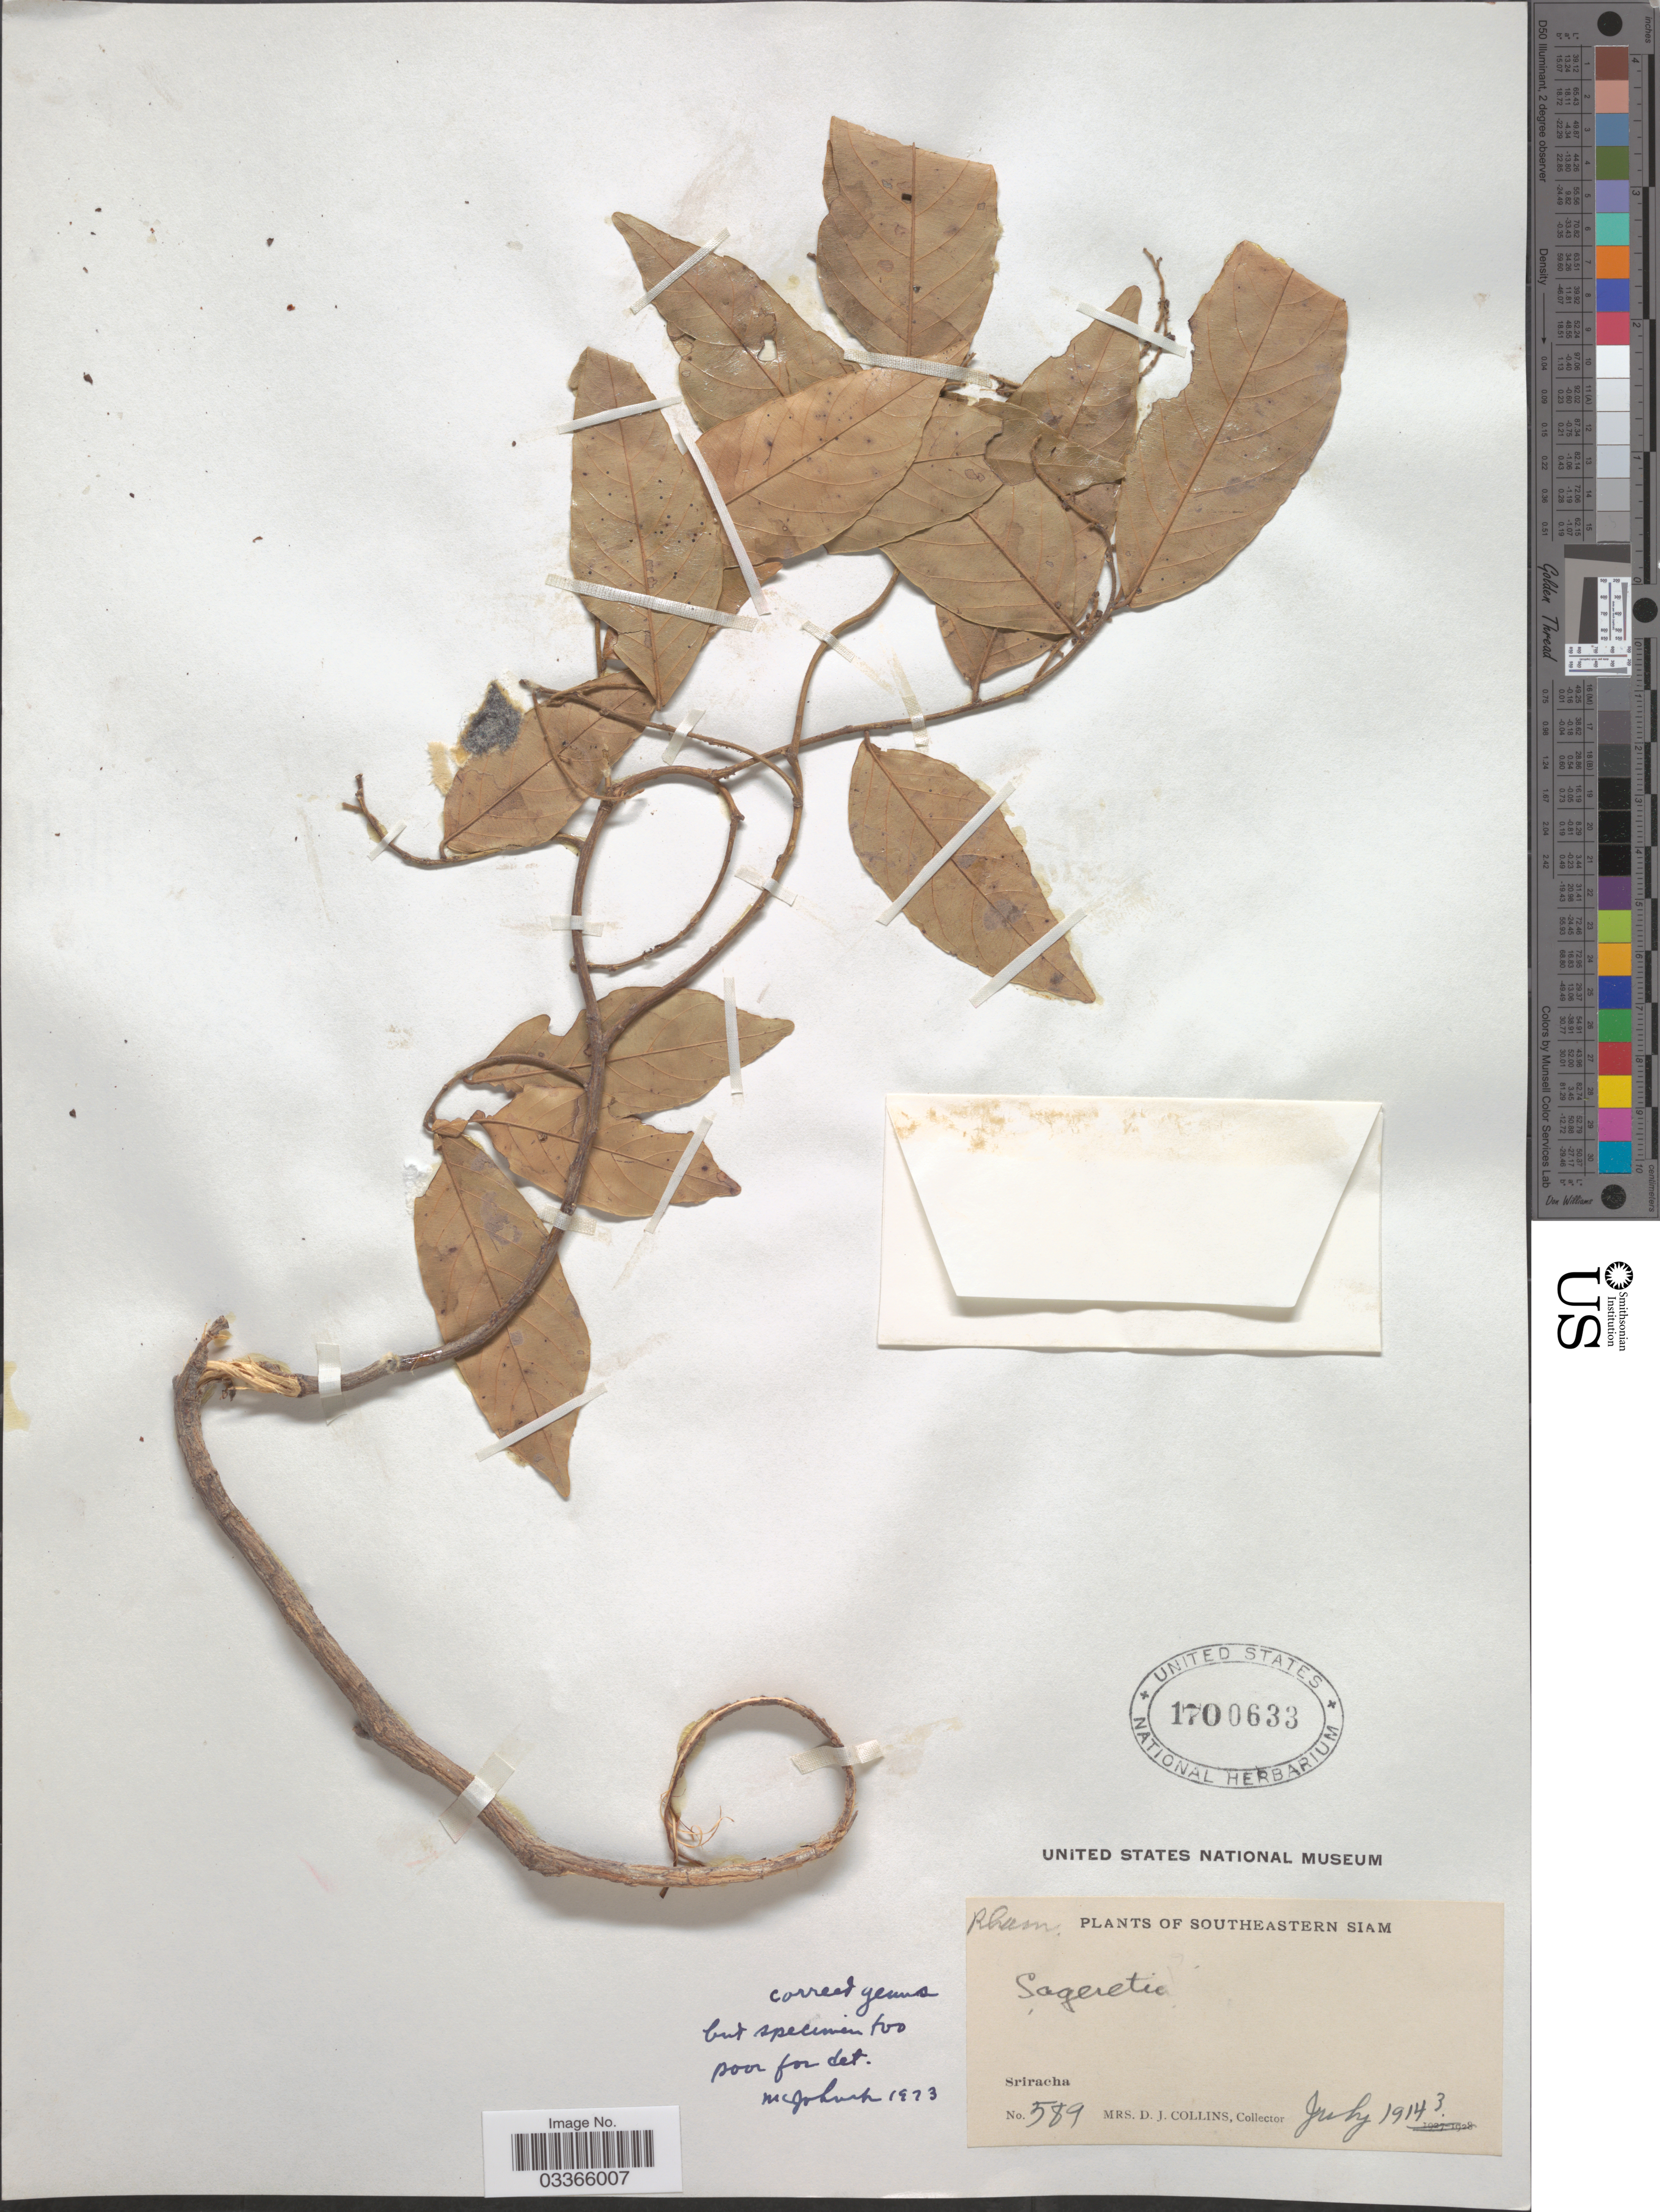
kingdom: Plantae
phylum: Tracheophyta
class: Magnoliopsida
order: Rosales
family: Rhamnaceae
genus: Sageretia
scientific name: Sageretia sp.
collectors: Mrs. D. J. Collins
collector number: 589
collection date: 1914-07-03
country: Thailand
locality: Southeastern Siam, Sriracha.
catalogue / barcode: US 1700633